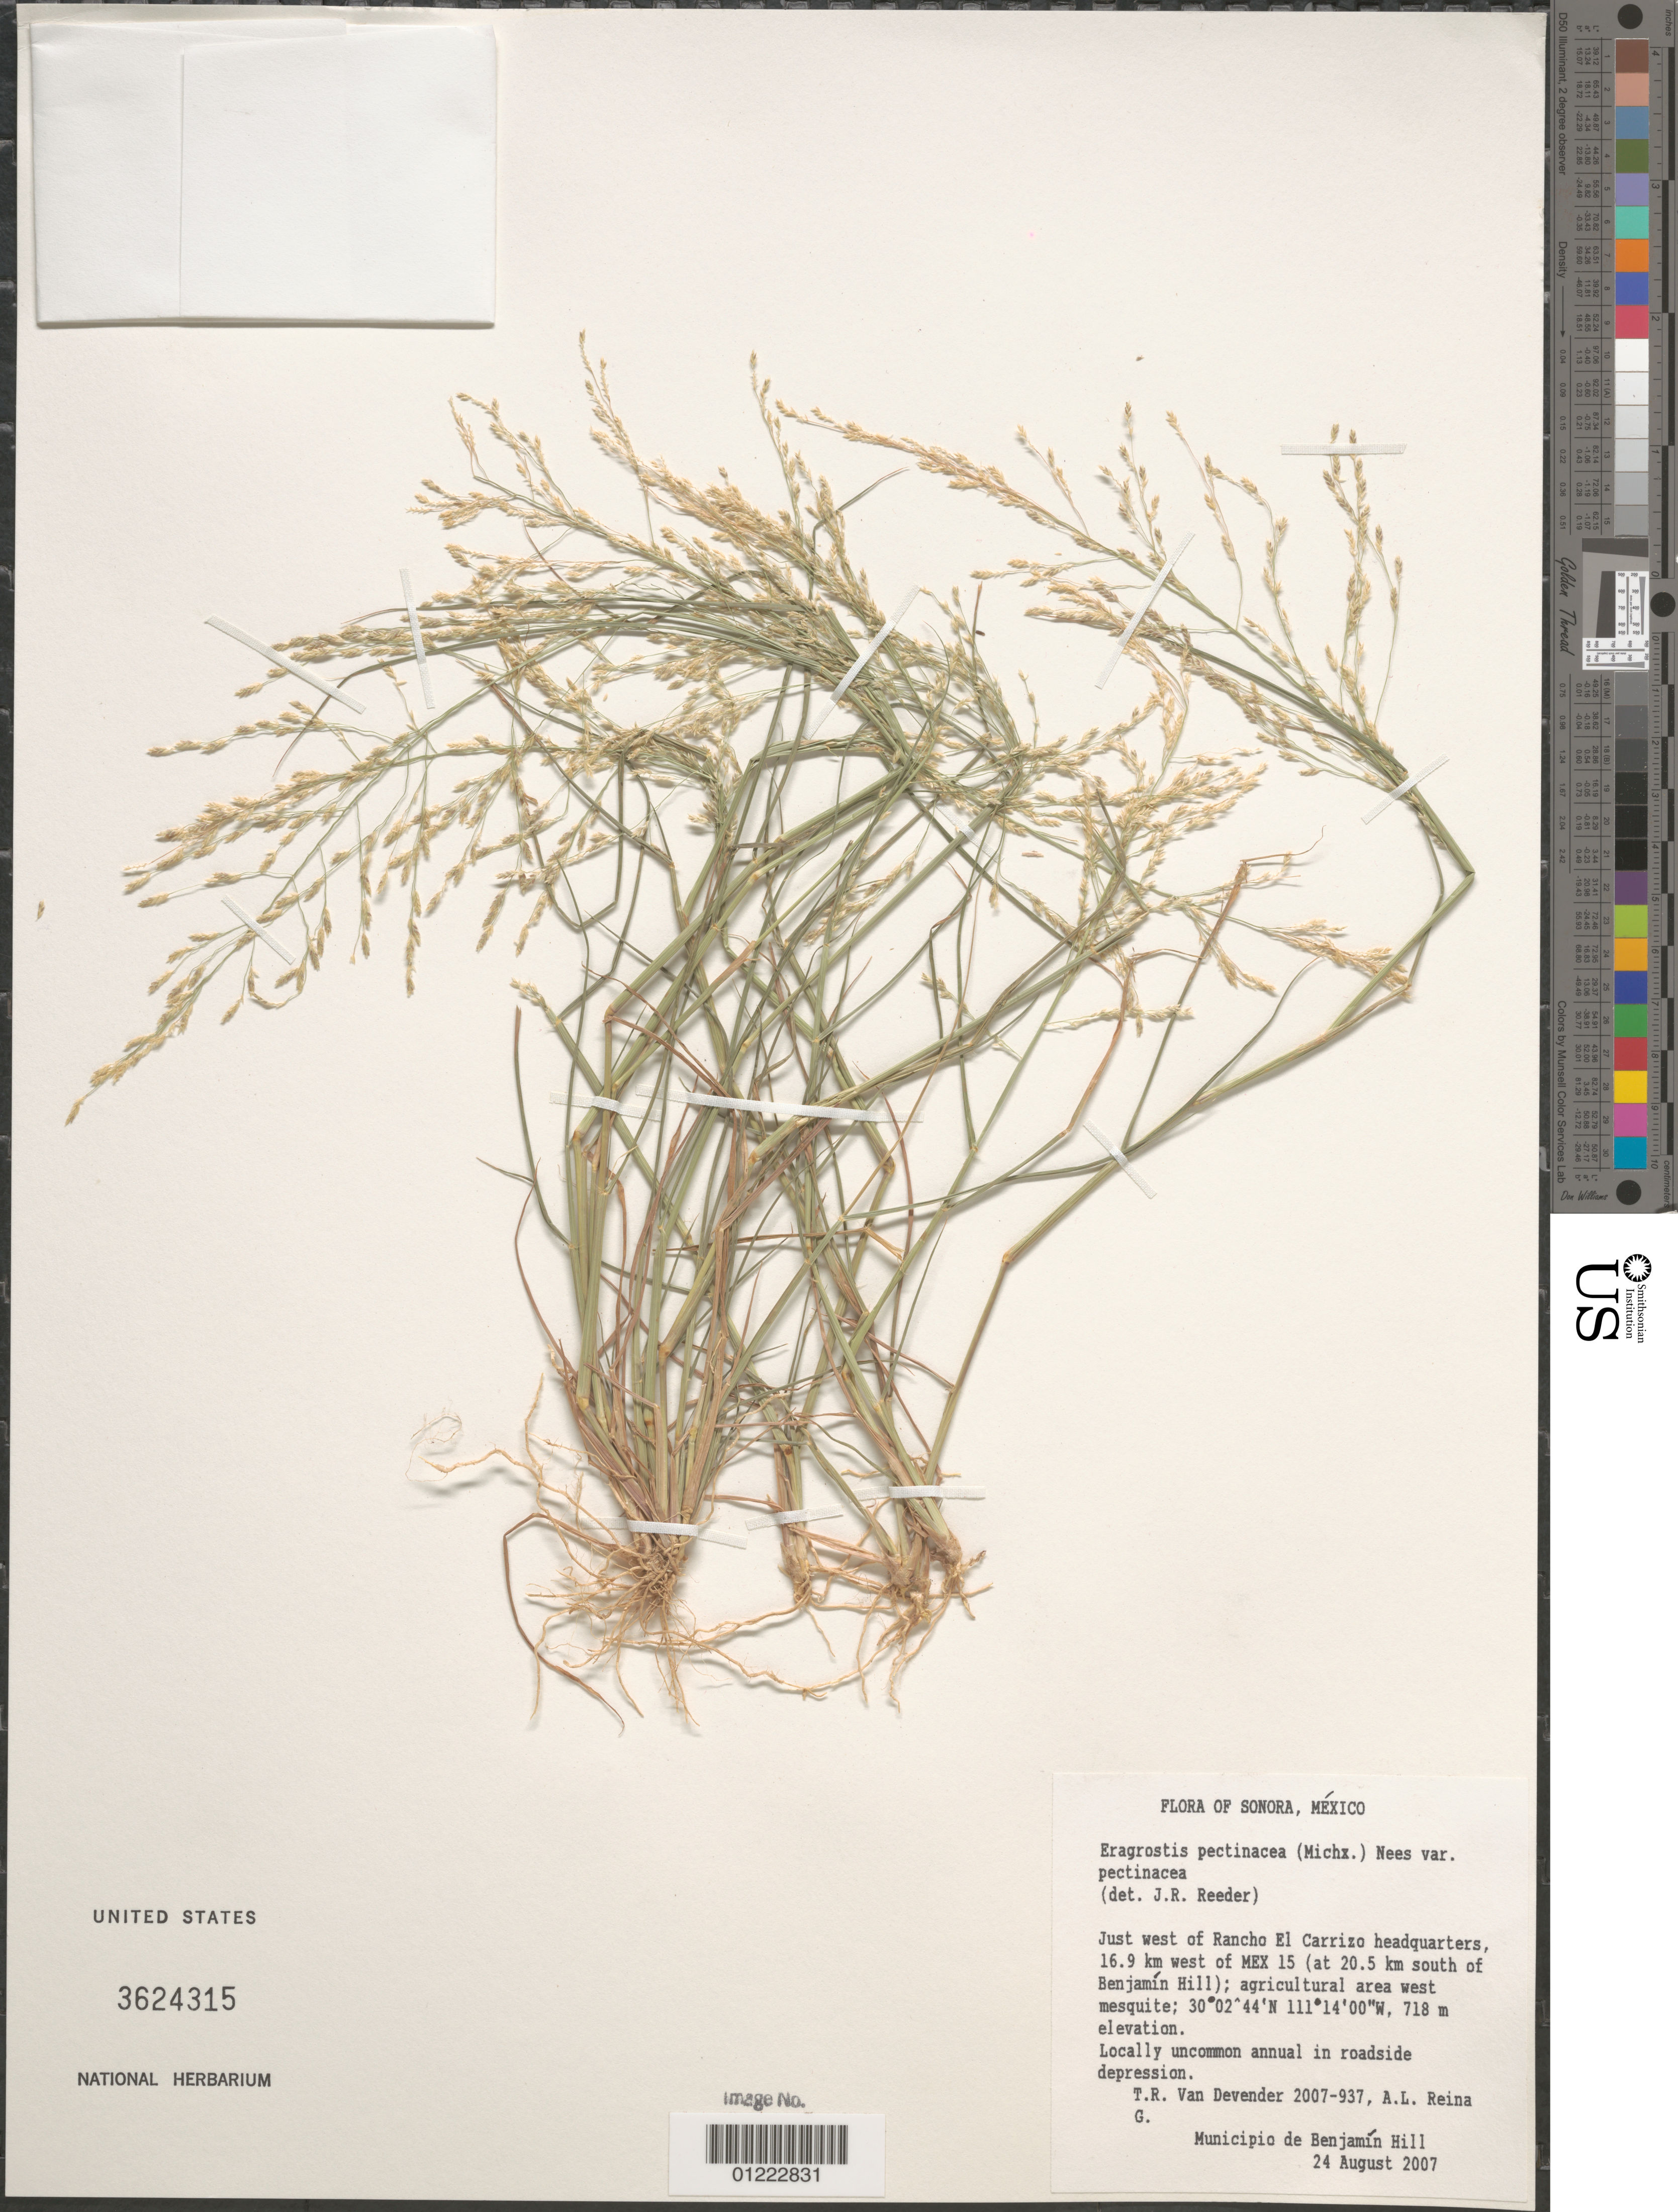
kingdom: Plantae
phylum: Tracheophyta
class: Liliopsida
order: Poales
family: Poaceae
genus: Eragrostis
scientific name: Eragrostis pectinacea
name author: (Michx.) Nees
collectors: T. R. Van Devender & A. L. Reina G.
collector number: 2007-937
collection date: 2007-08-24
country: Mexico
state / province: Sonora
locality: Just west of Rancho El Carrizo headquarters, 16.9 km west of MEX 15 (at 20.5 km south of Benjamín Hill); agricultural area west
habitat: mesquite;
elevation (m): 718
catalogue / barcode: US 3624315